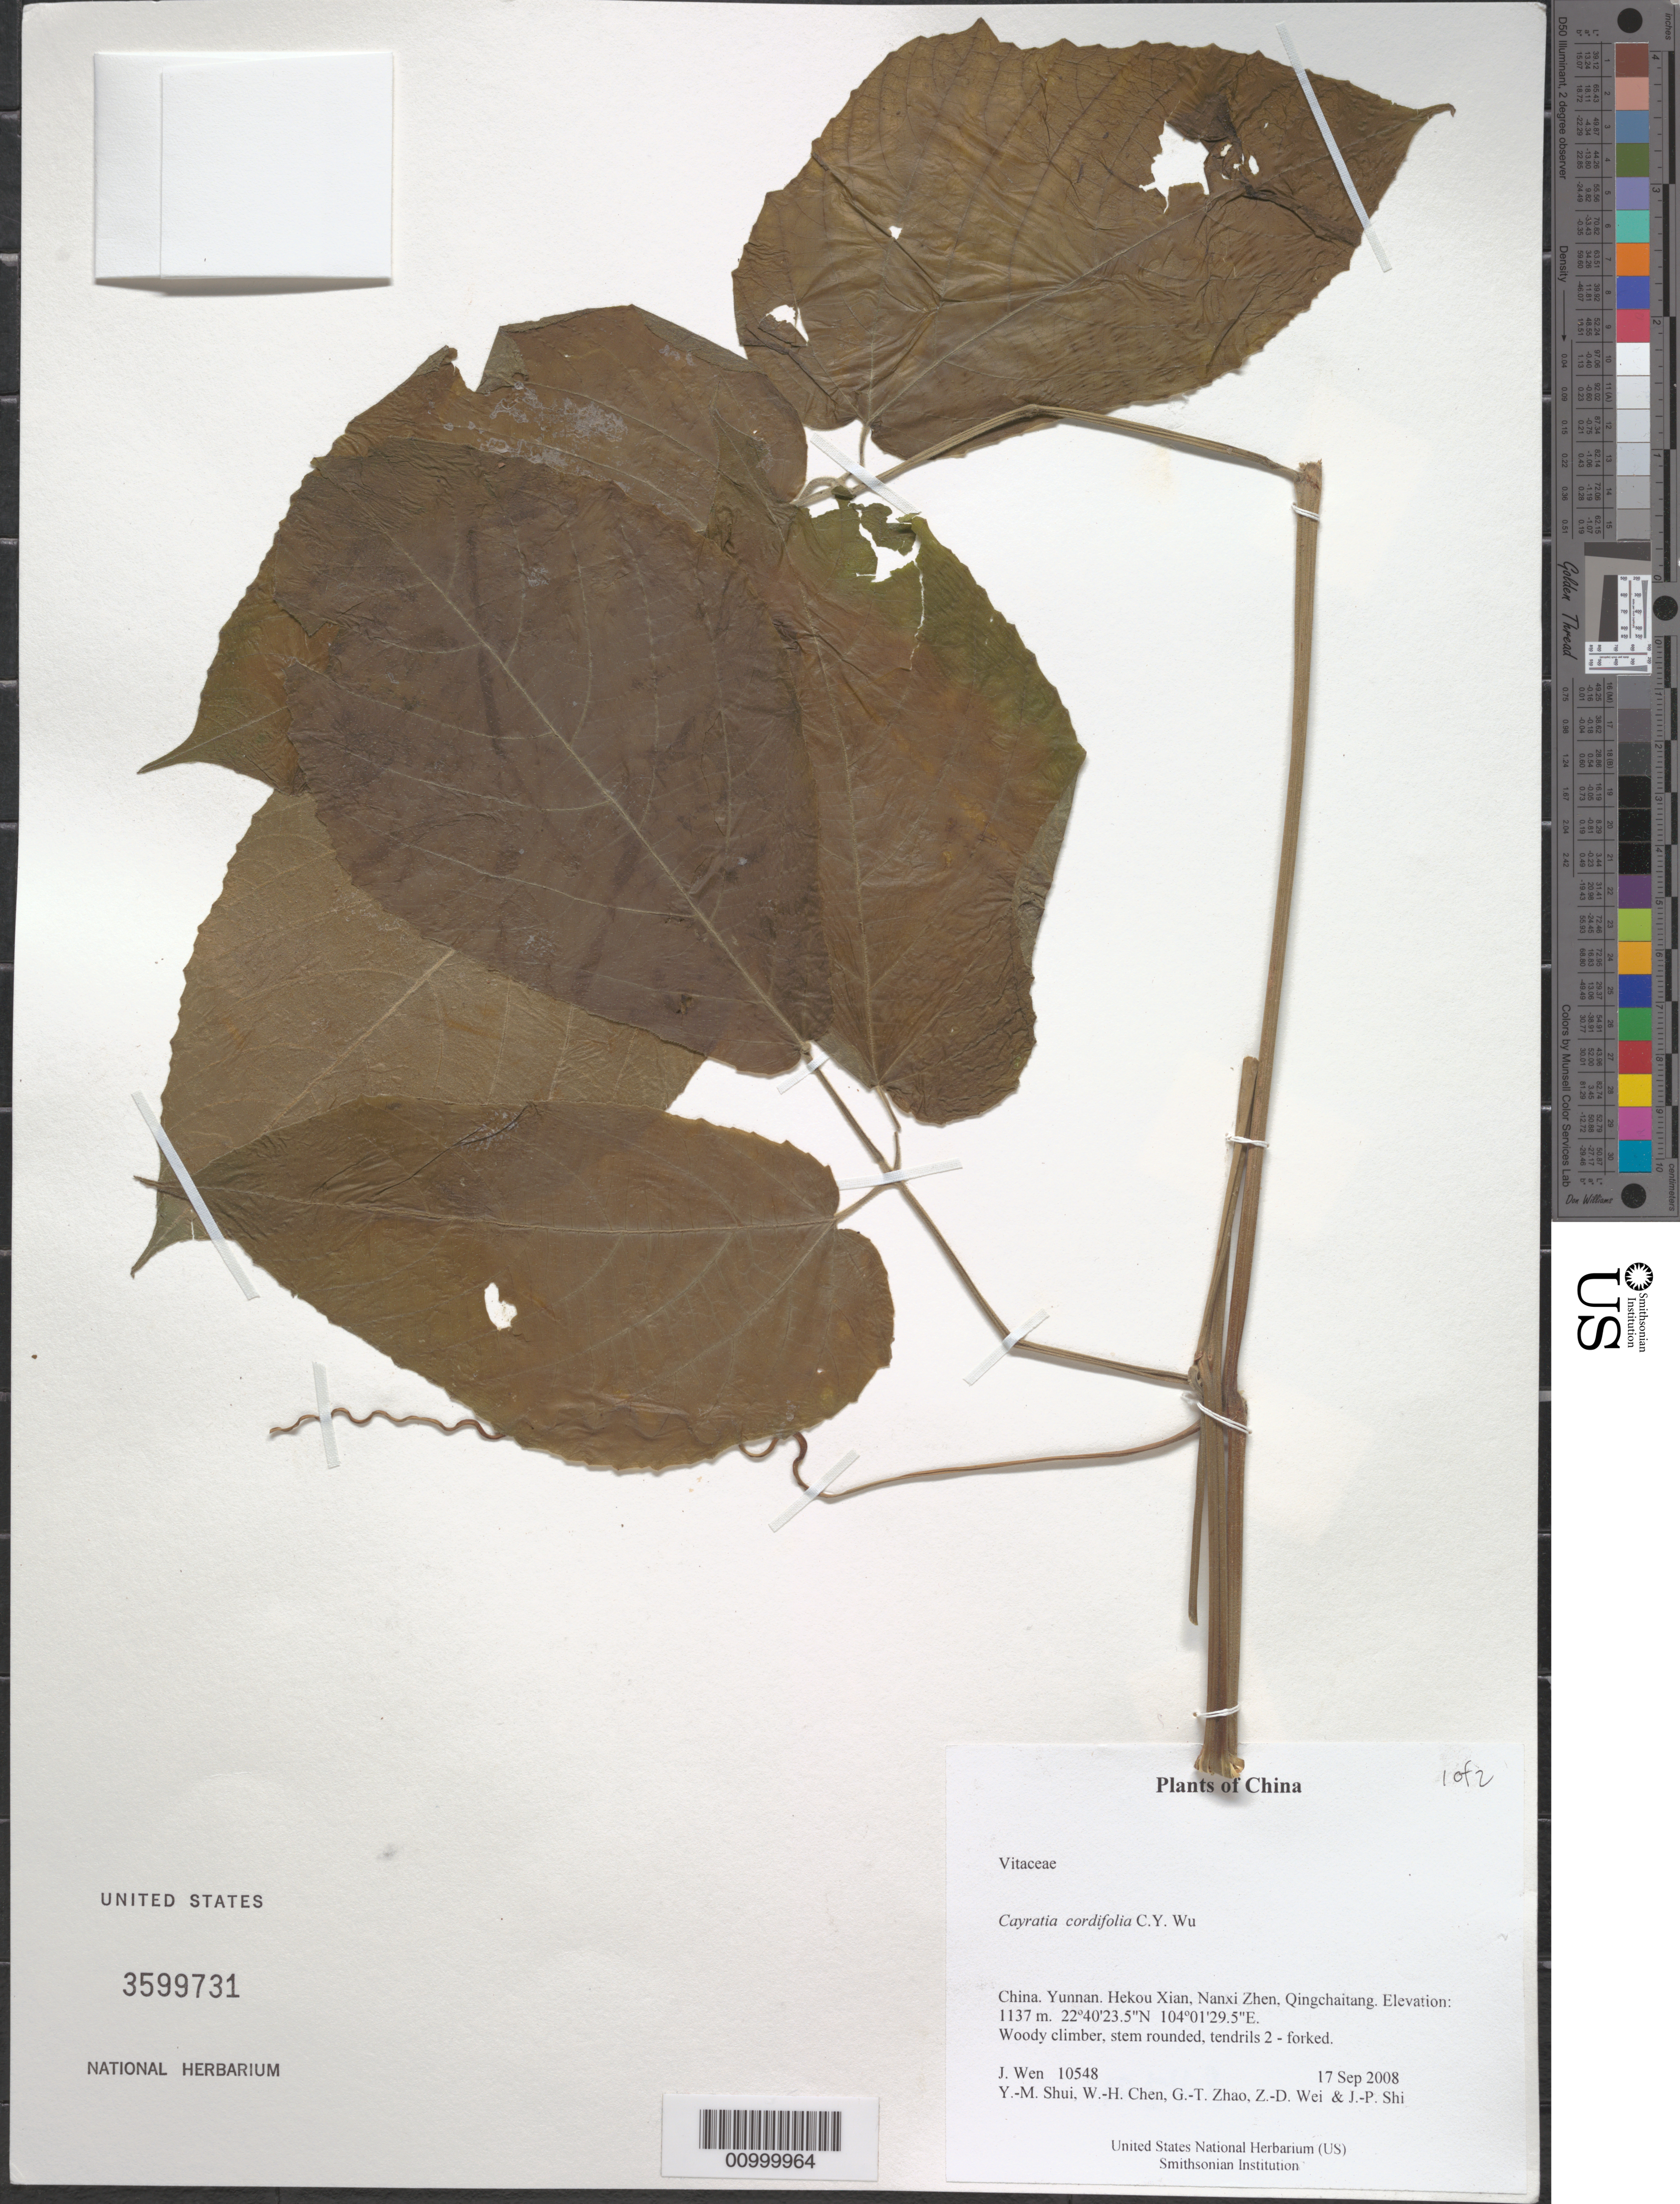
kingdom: Plantae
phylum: Tracheophyta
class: Magnoliopsida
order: Vitales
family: Vitaceae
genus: Cayratia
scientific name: Cayratia cordifolia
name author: C.Y. Wu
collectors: J. Wen, Y. Shui, W. Chen, G. Zhao, Z. Wei & J. Shi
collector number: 10548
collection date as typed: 17 Sep 2008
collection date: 2008-09-17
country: China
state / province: Yunnan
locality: Hekou Xian, Nanxi Zhen, Qingchaitang.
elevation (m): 1137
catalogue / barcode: US 3599731